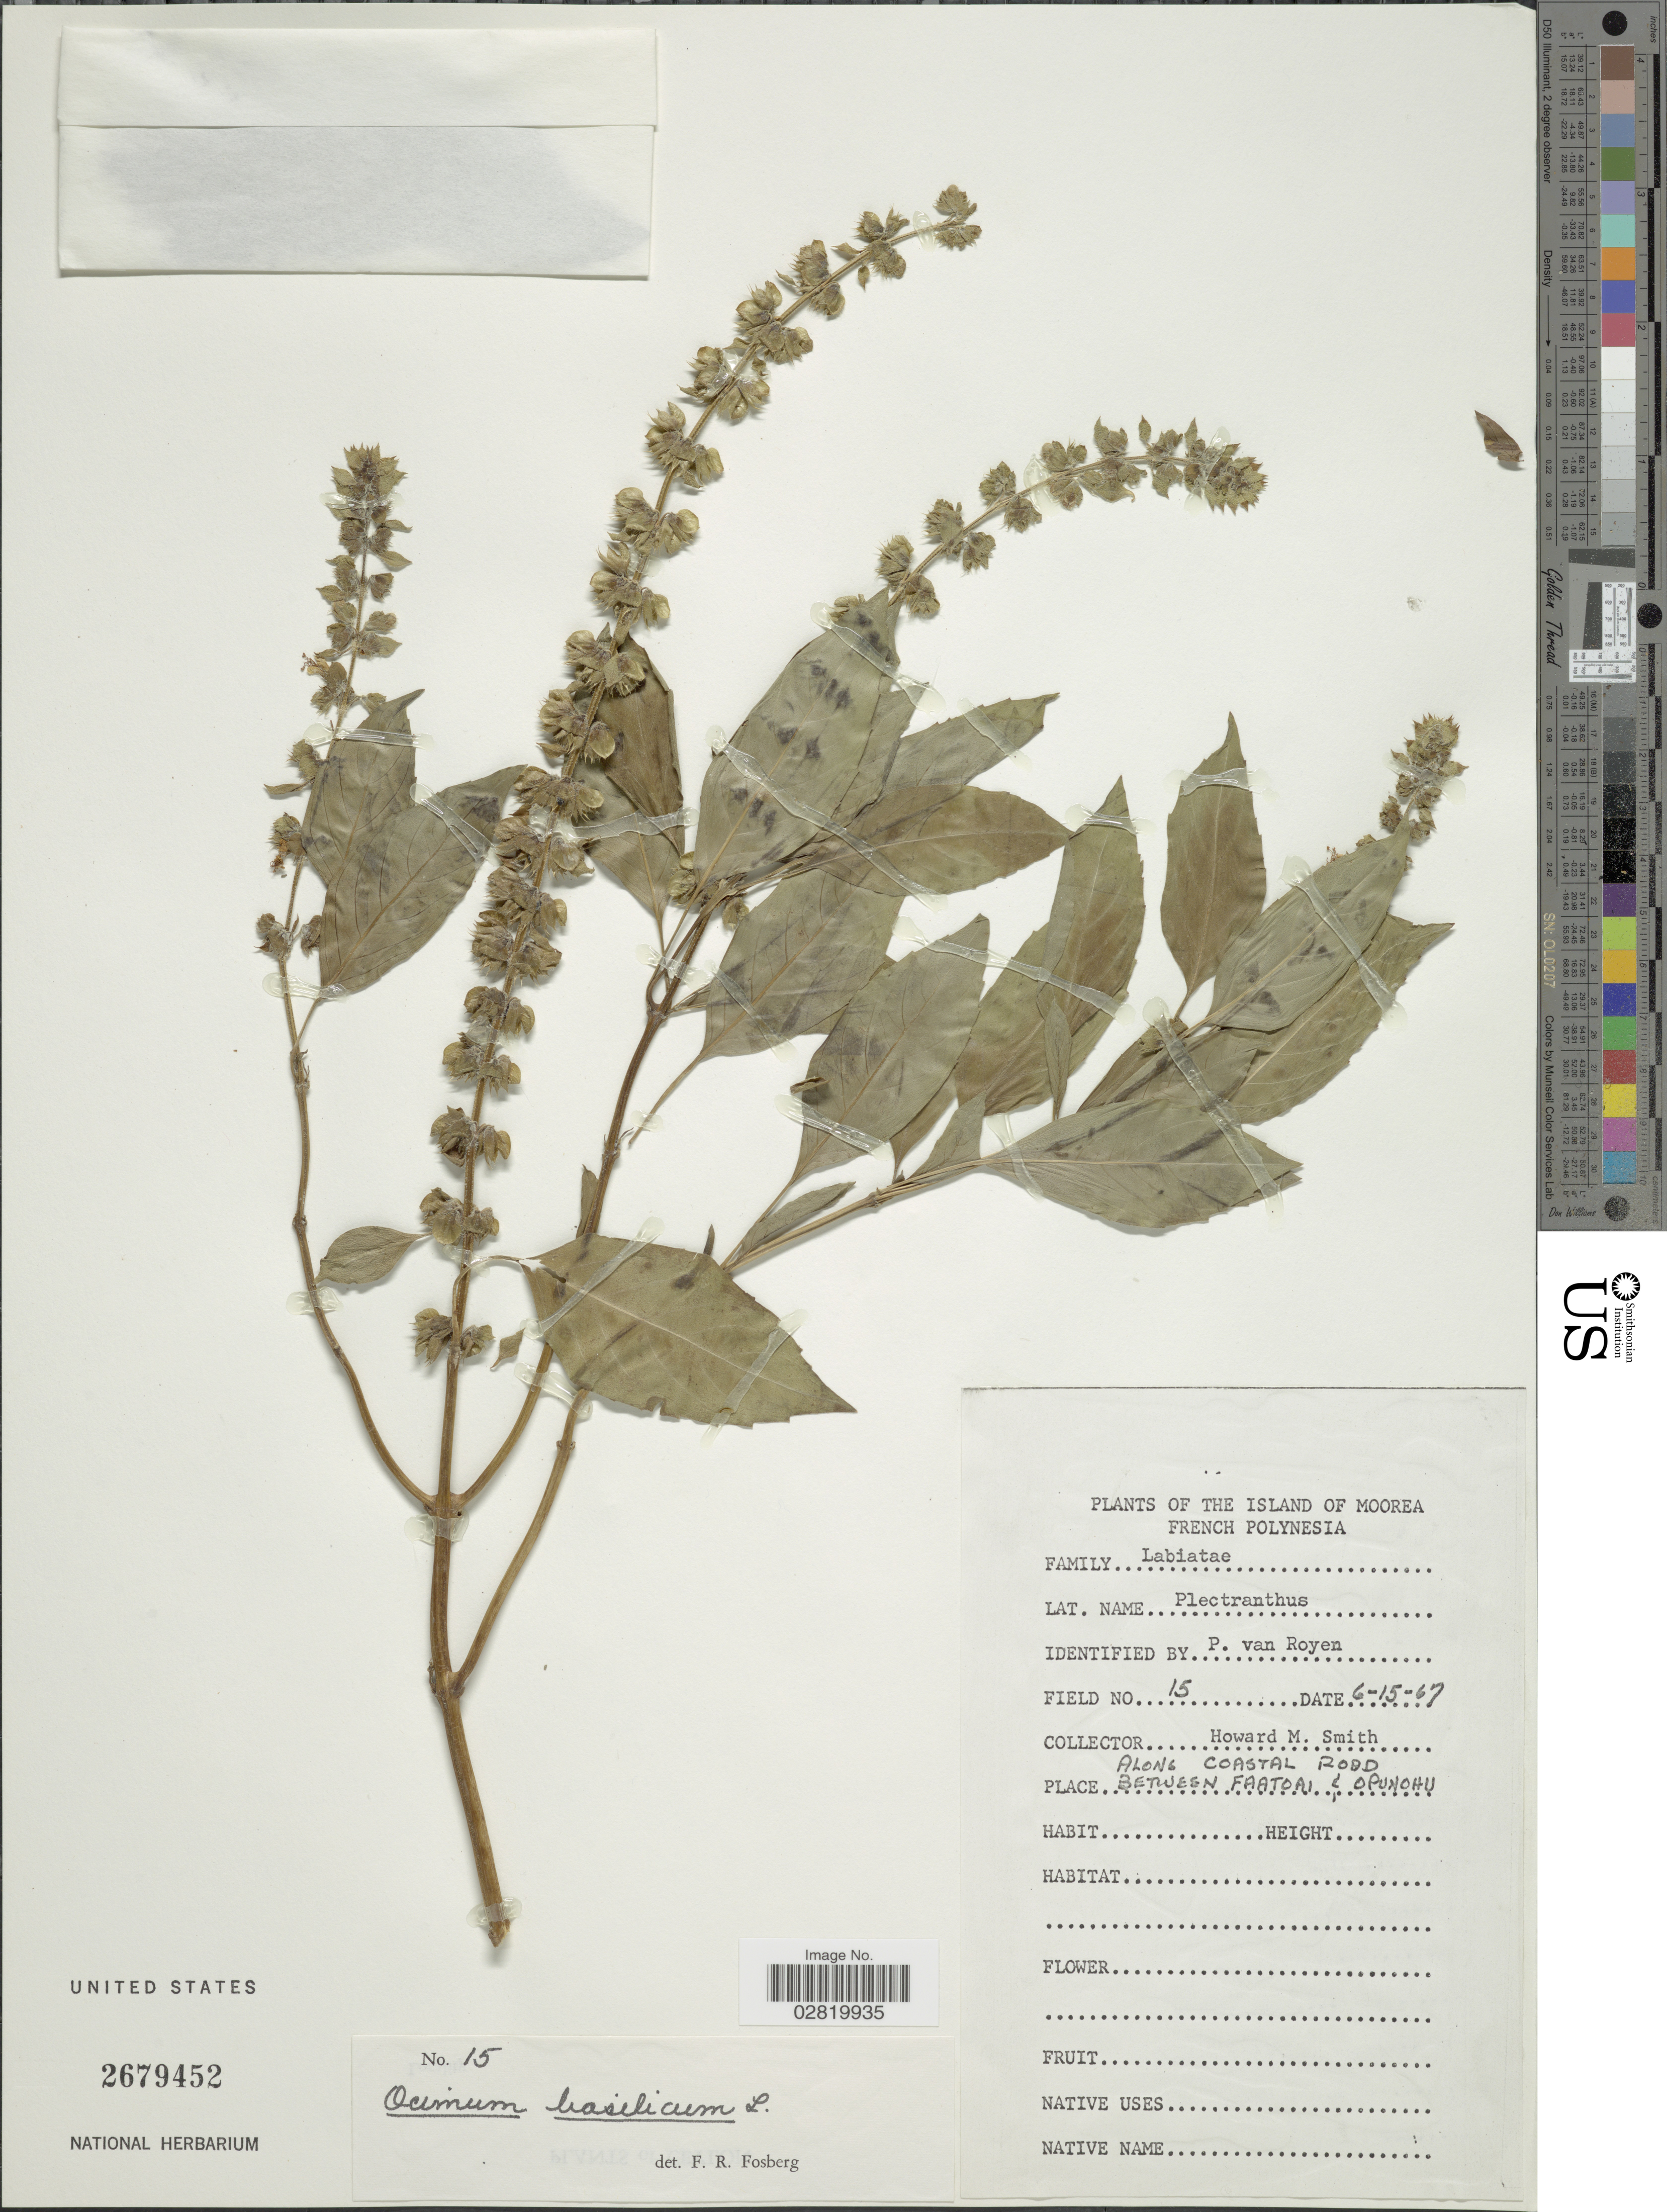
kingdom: Plantae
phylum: Tracheophyta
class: Magnoliopsida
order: Lamiales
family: Lamiaceae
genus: Ocimum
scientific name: Ocimum basilicum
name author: L.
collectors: H. M. Smith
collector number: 15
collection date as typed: Transcribed d/m/y: 15/6/67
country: French Polynesia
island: Moorea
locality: The Island of Moorea, along coastal road between Faatoai & Opunohu.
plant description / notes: Corrected "between Faatoai Lopunohu" to "between Faatoai & Opunohu."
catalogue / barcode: US 2679452